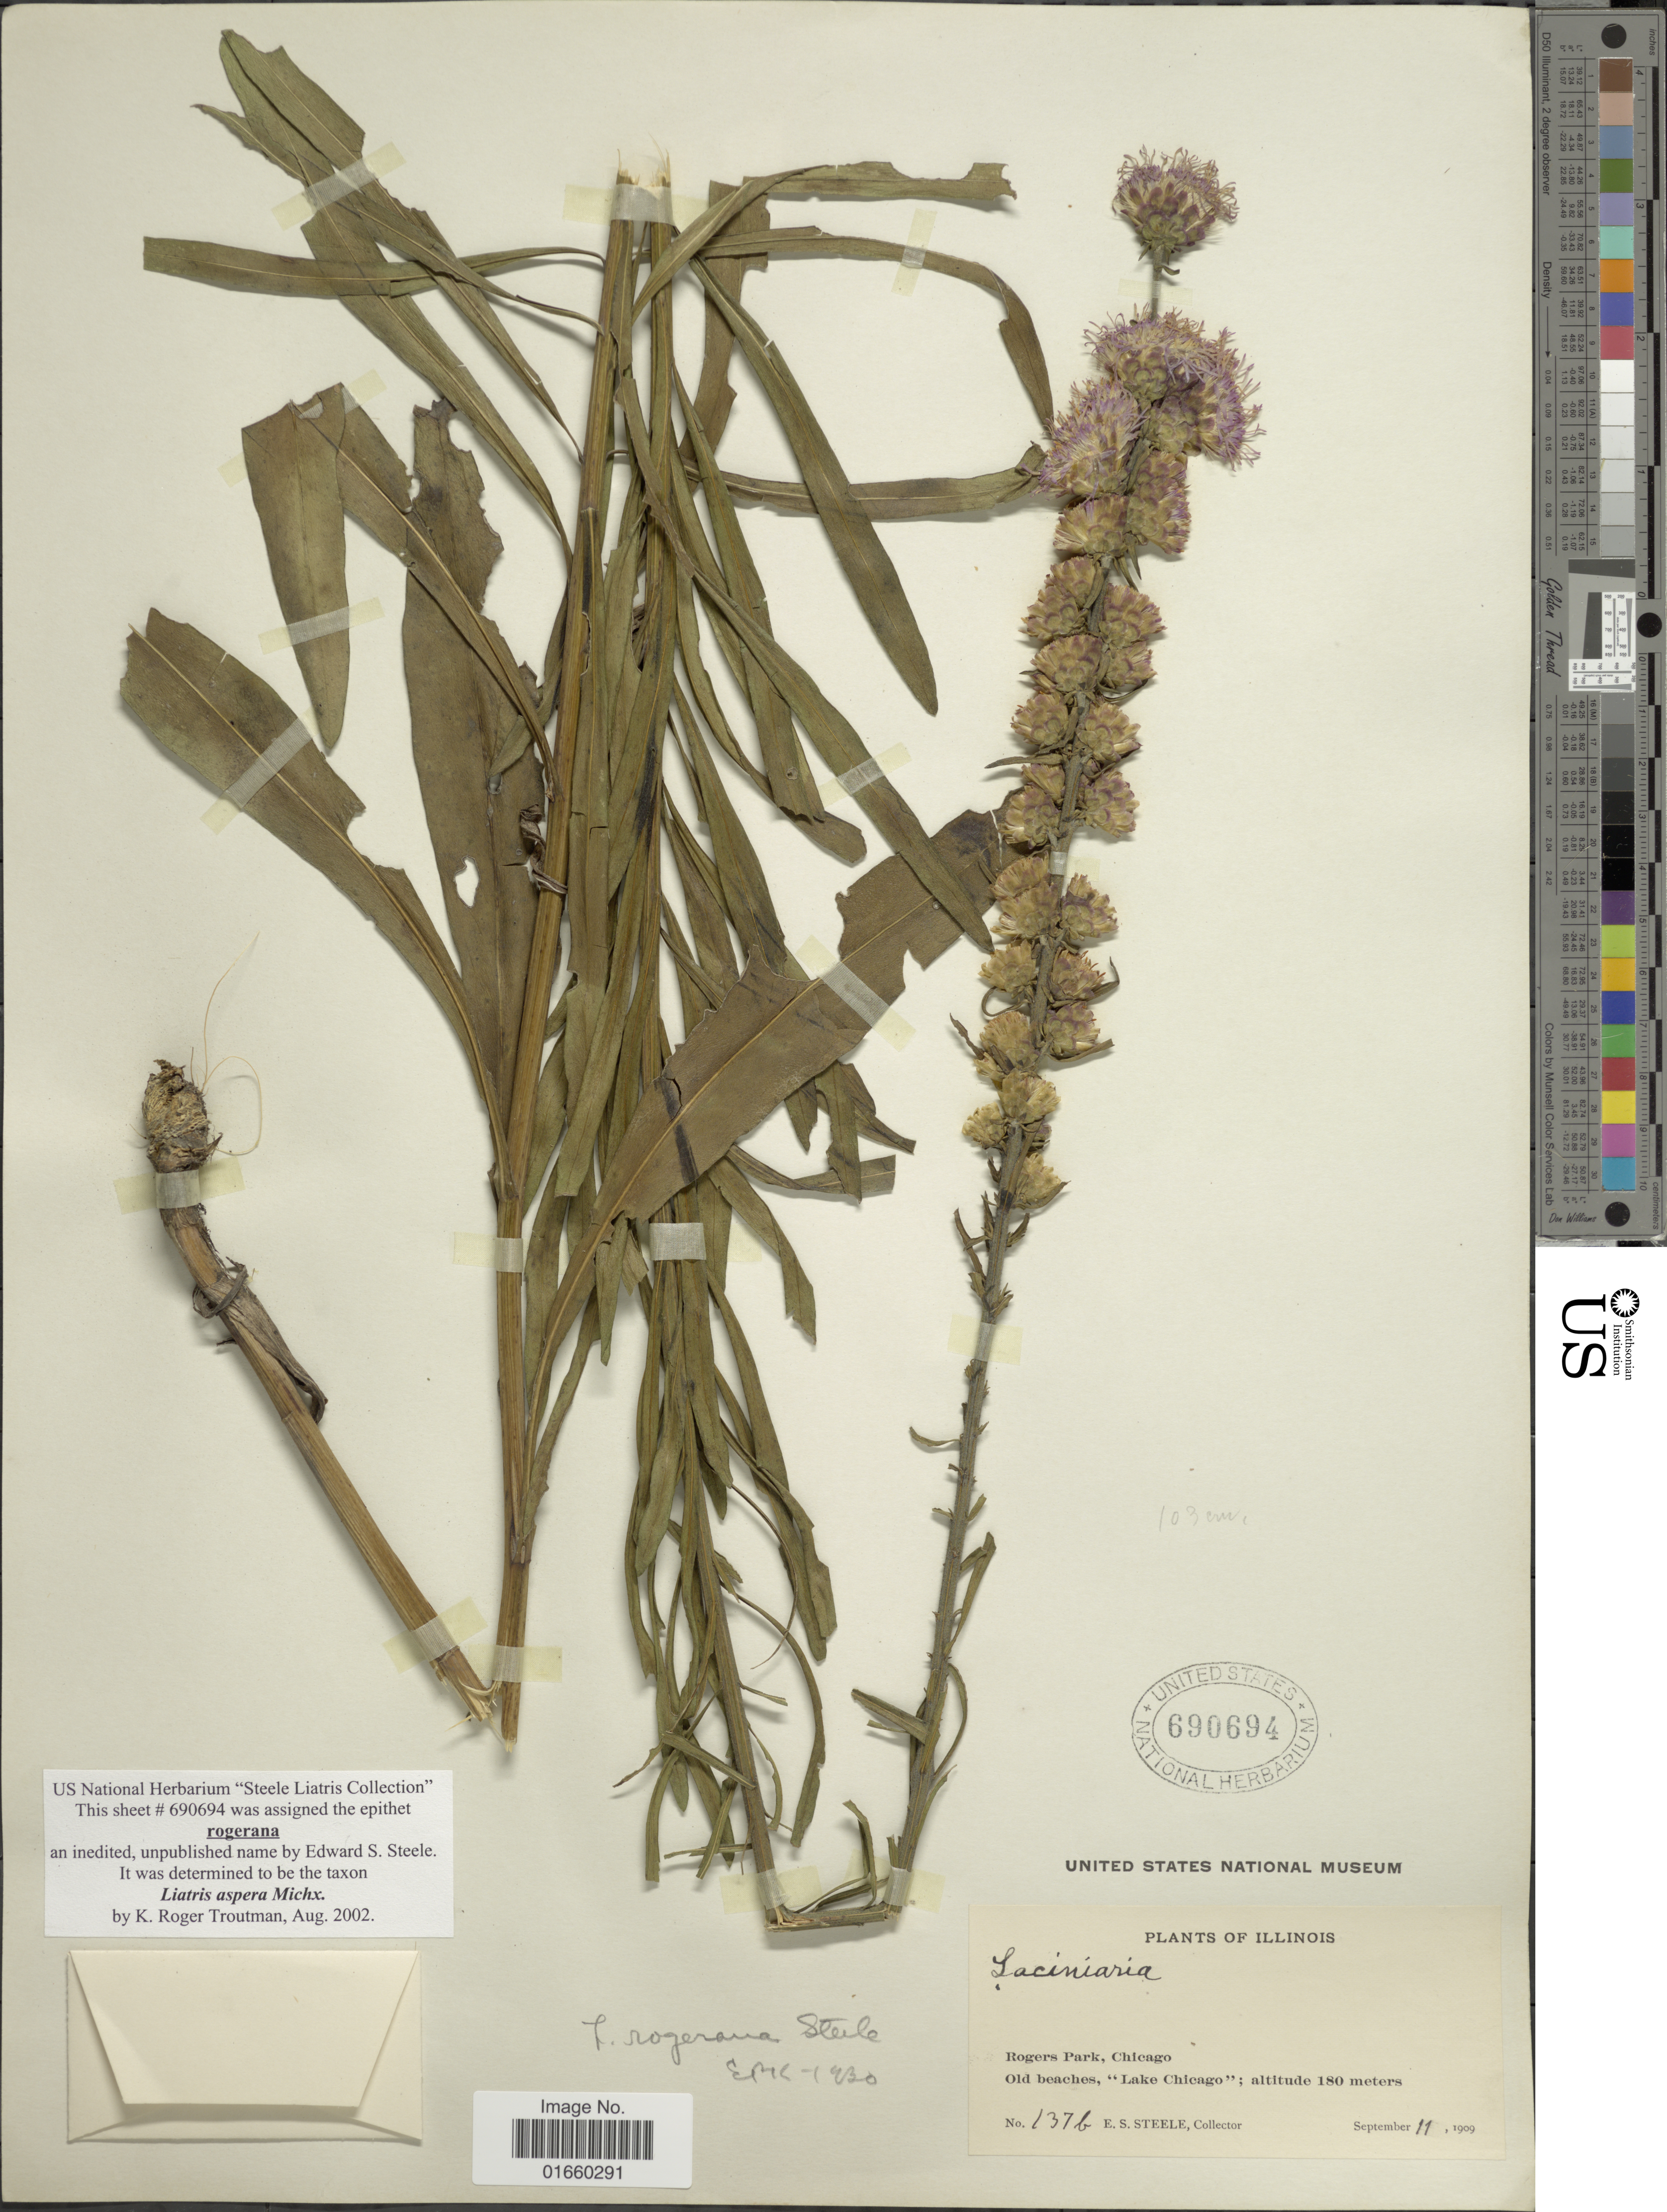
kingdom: Plantae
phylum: Tracheophyta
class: Magnoliopsida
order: Asterales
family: Asteraceae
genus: Liatris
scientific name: Liatris aspera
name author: Michx.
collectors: E. Steele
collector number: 137b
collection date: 1909-09-11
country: United States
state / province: Illinois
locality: Rogers Park, Chicago, Old beaches, "Lake Chicago"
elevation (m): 180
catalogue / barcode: US 690694